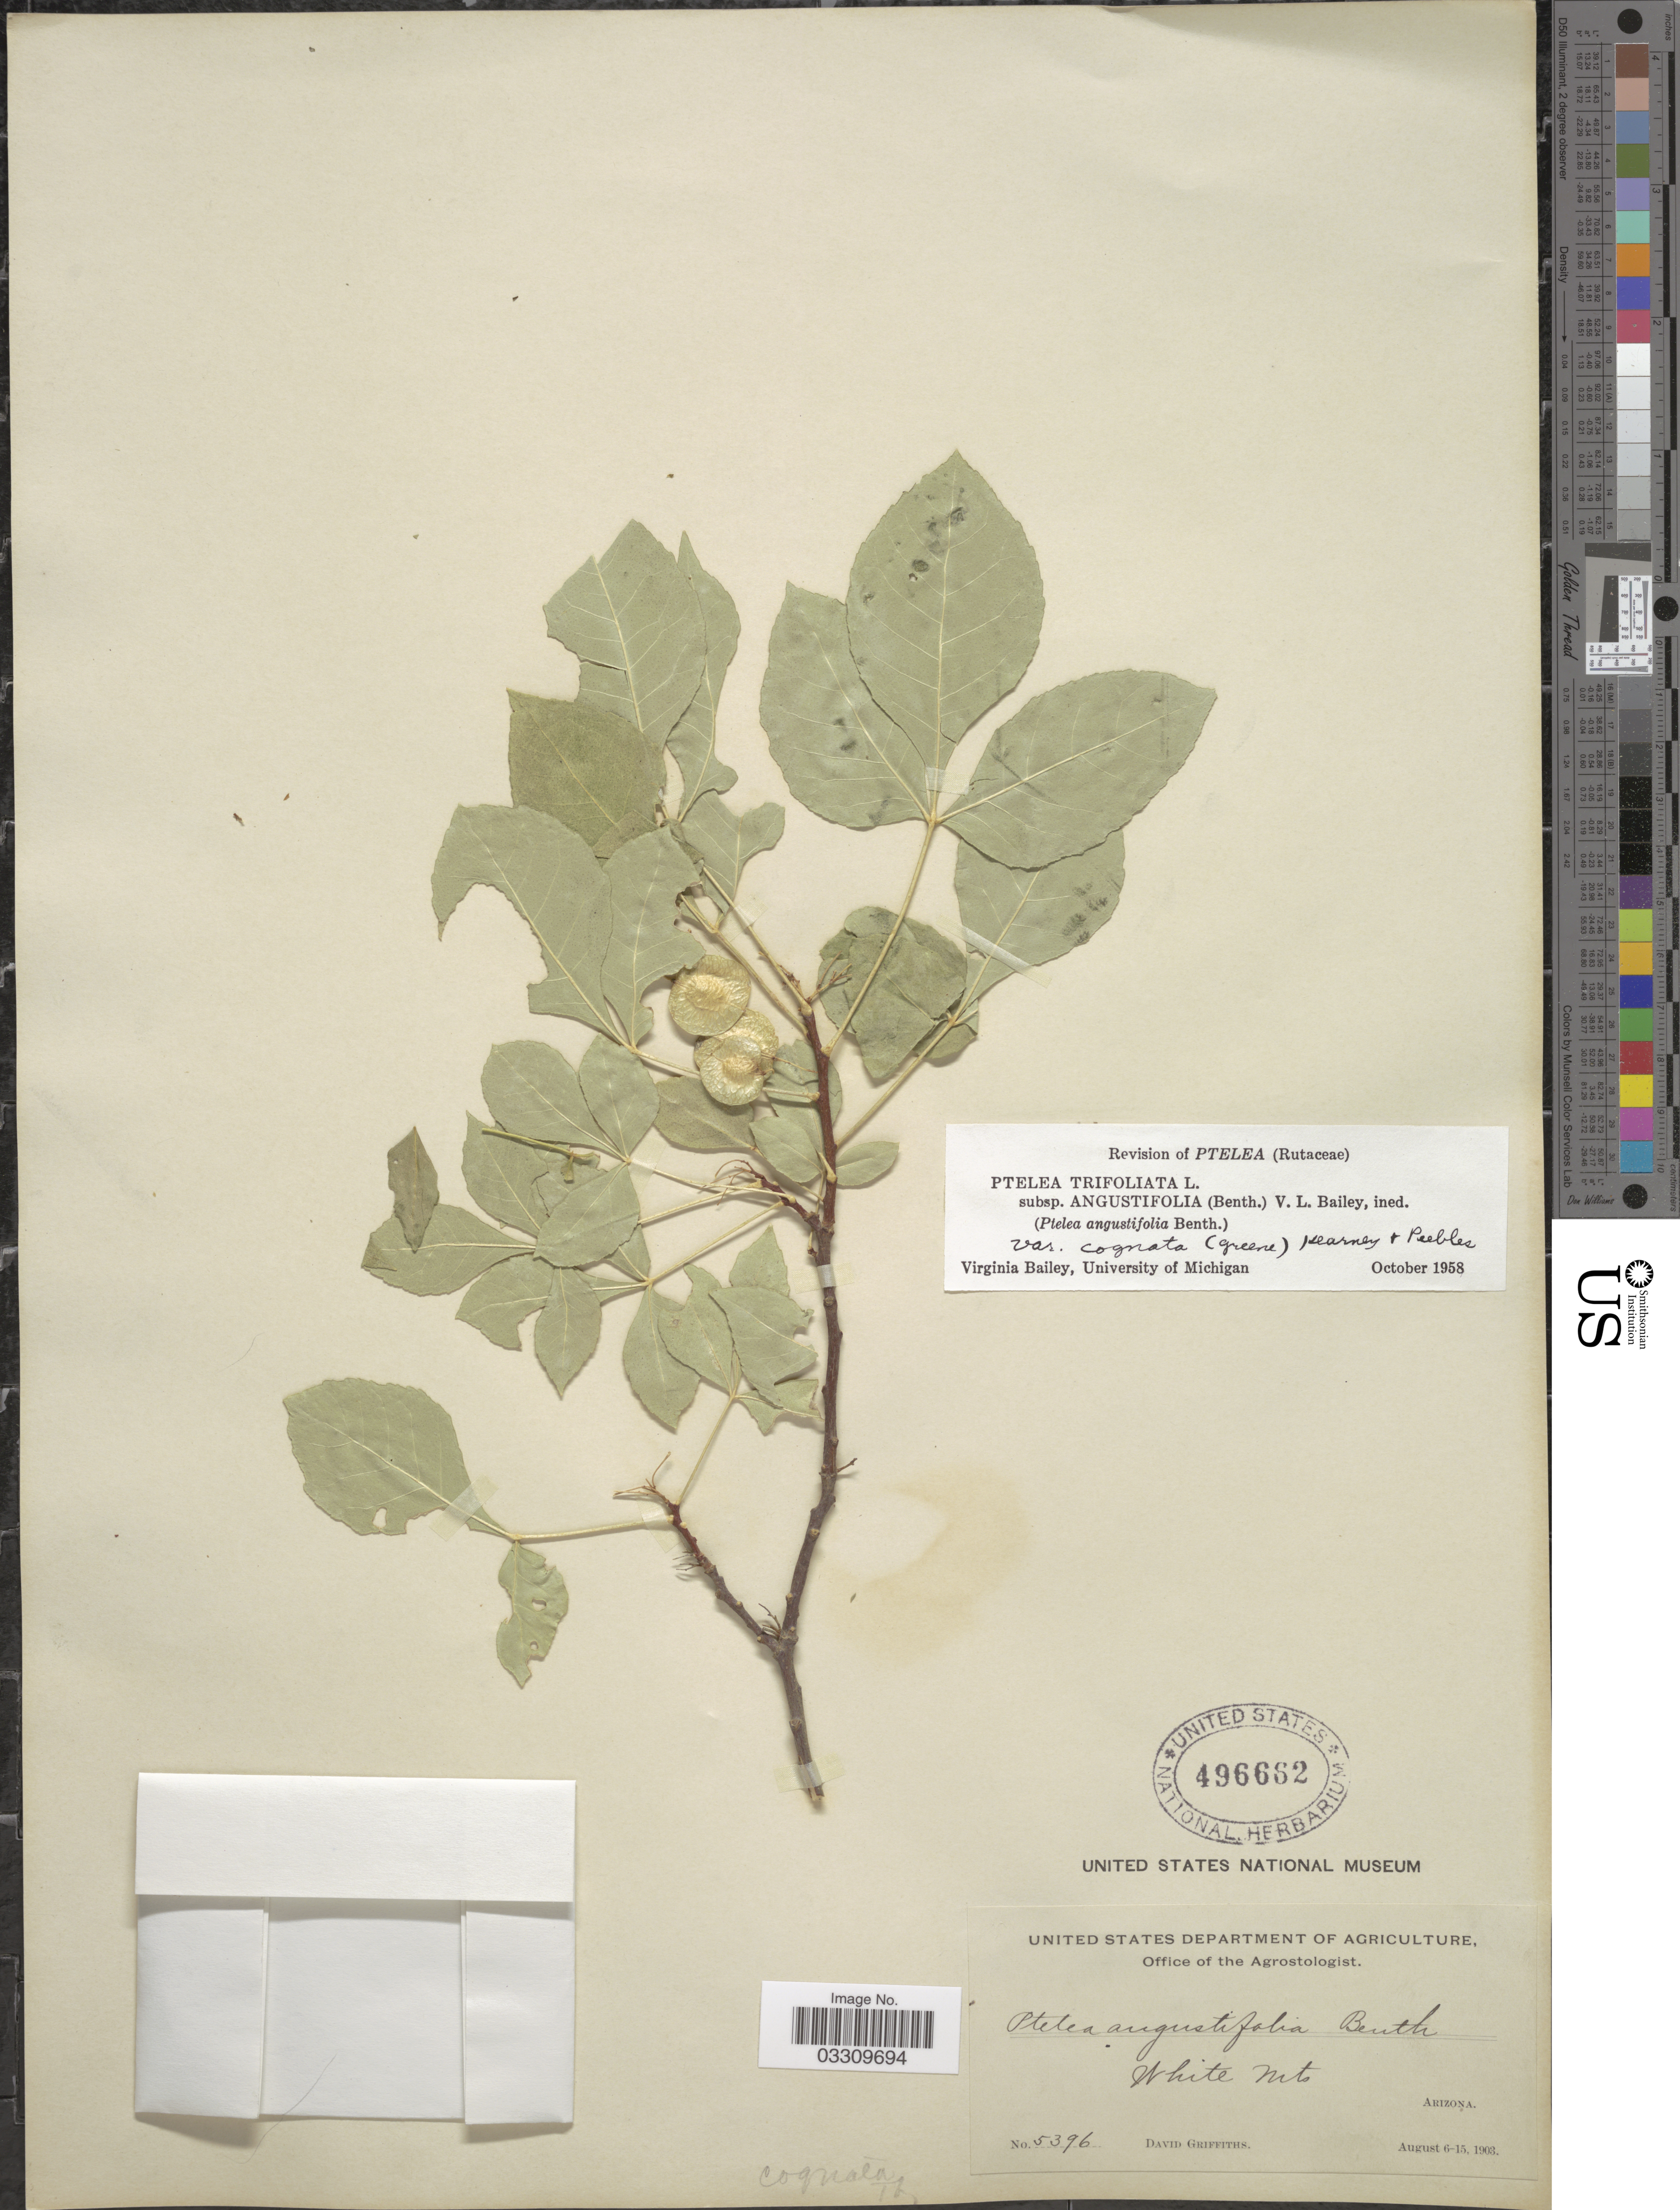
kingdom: Plantae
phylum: Tracheophyta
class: Magnoliopsida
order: Sapindales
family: Rutaceae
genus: Ptelea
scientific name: Ptelea trifoliata var. cognata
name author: (Greene) V. L. Bailey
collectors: D. Griffiths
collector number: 5396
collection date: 1903-08-06/1903-08-15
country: United States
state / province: Arizona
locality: White Mts.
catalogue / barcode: US 496662